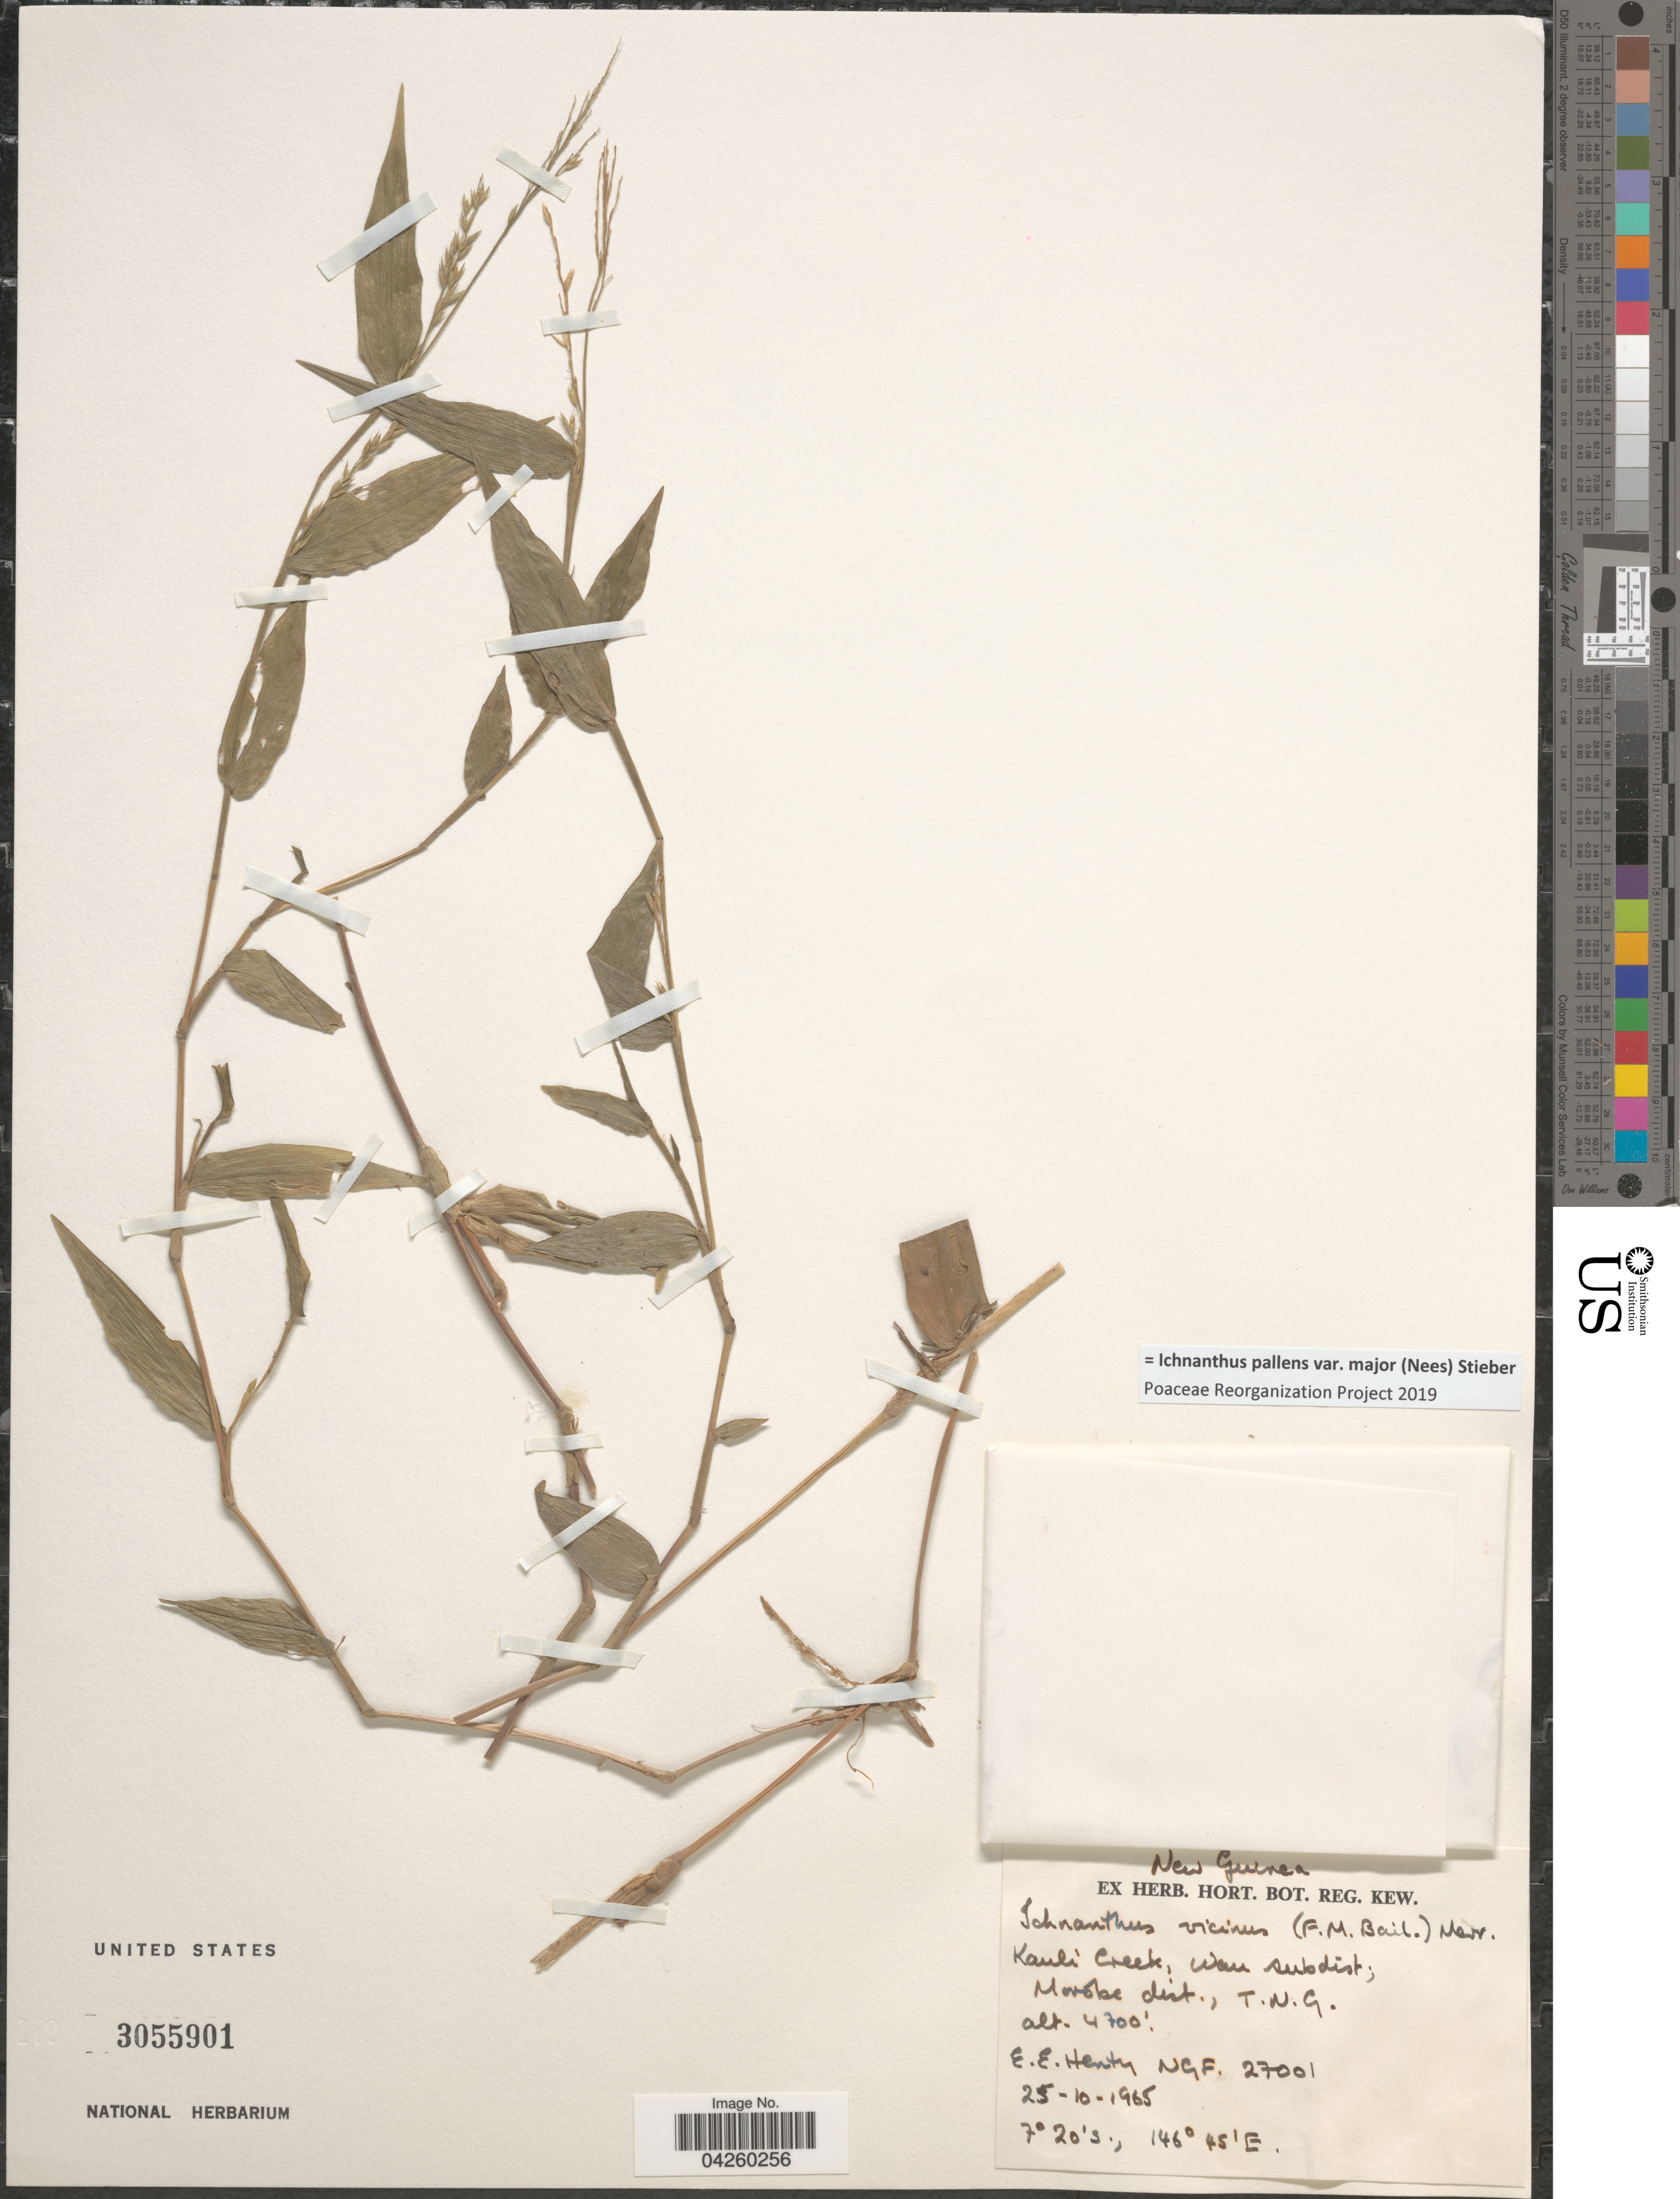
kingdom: Plantae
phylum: Tracheophyta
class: Liliopsida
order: Poales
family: Poaceae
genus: Ichnanthus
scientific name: Ichnanthus pallens var. major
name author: (Nees) Stieber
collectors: E. Henty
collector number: NGF 27001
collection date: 1965-10-25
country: Papua New Guinea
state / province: Morobe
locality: New Guinea. Kauli Creek, Wau subdist; Morobe dist., T.N.G.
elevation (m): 1433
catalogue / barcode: US 3055901